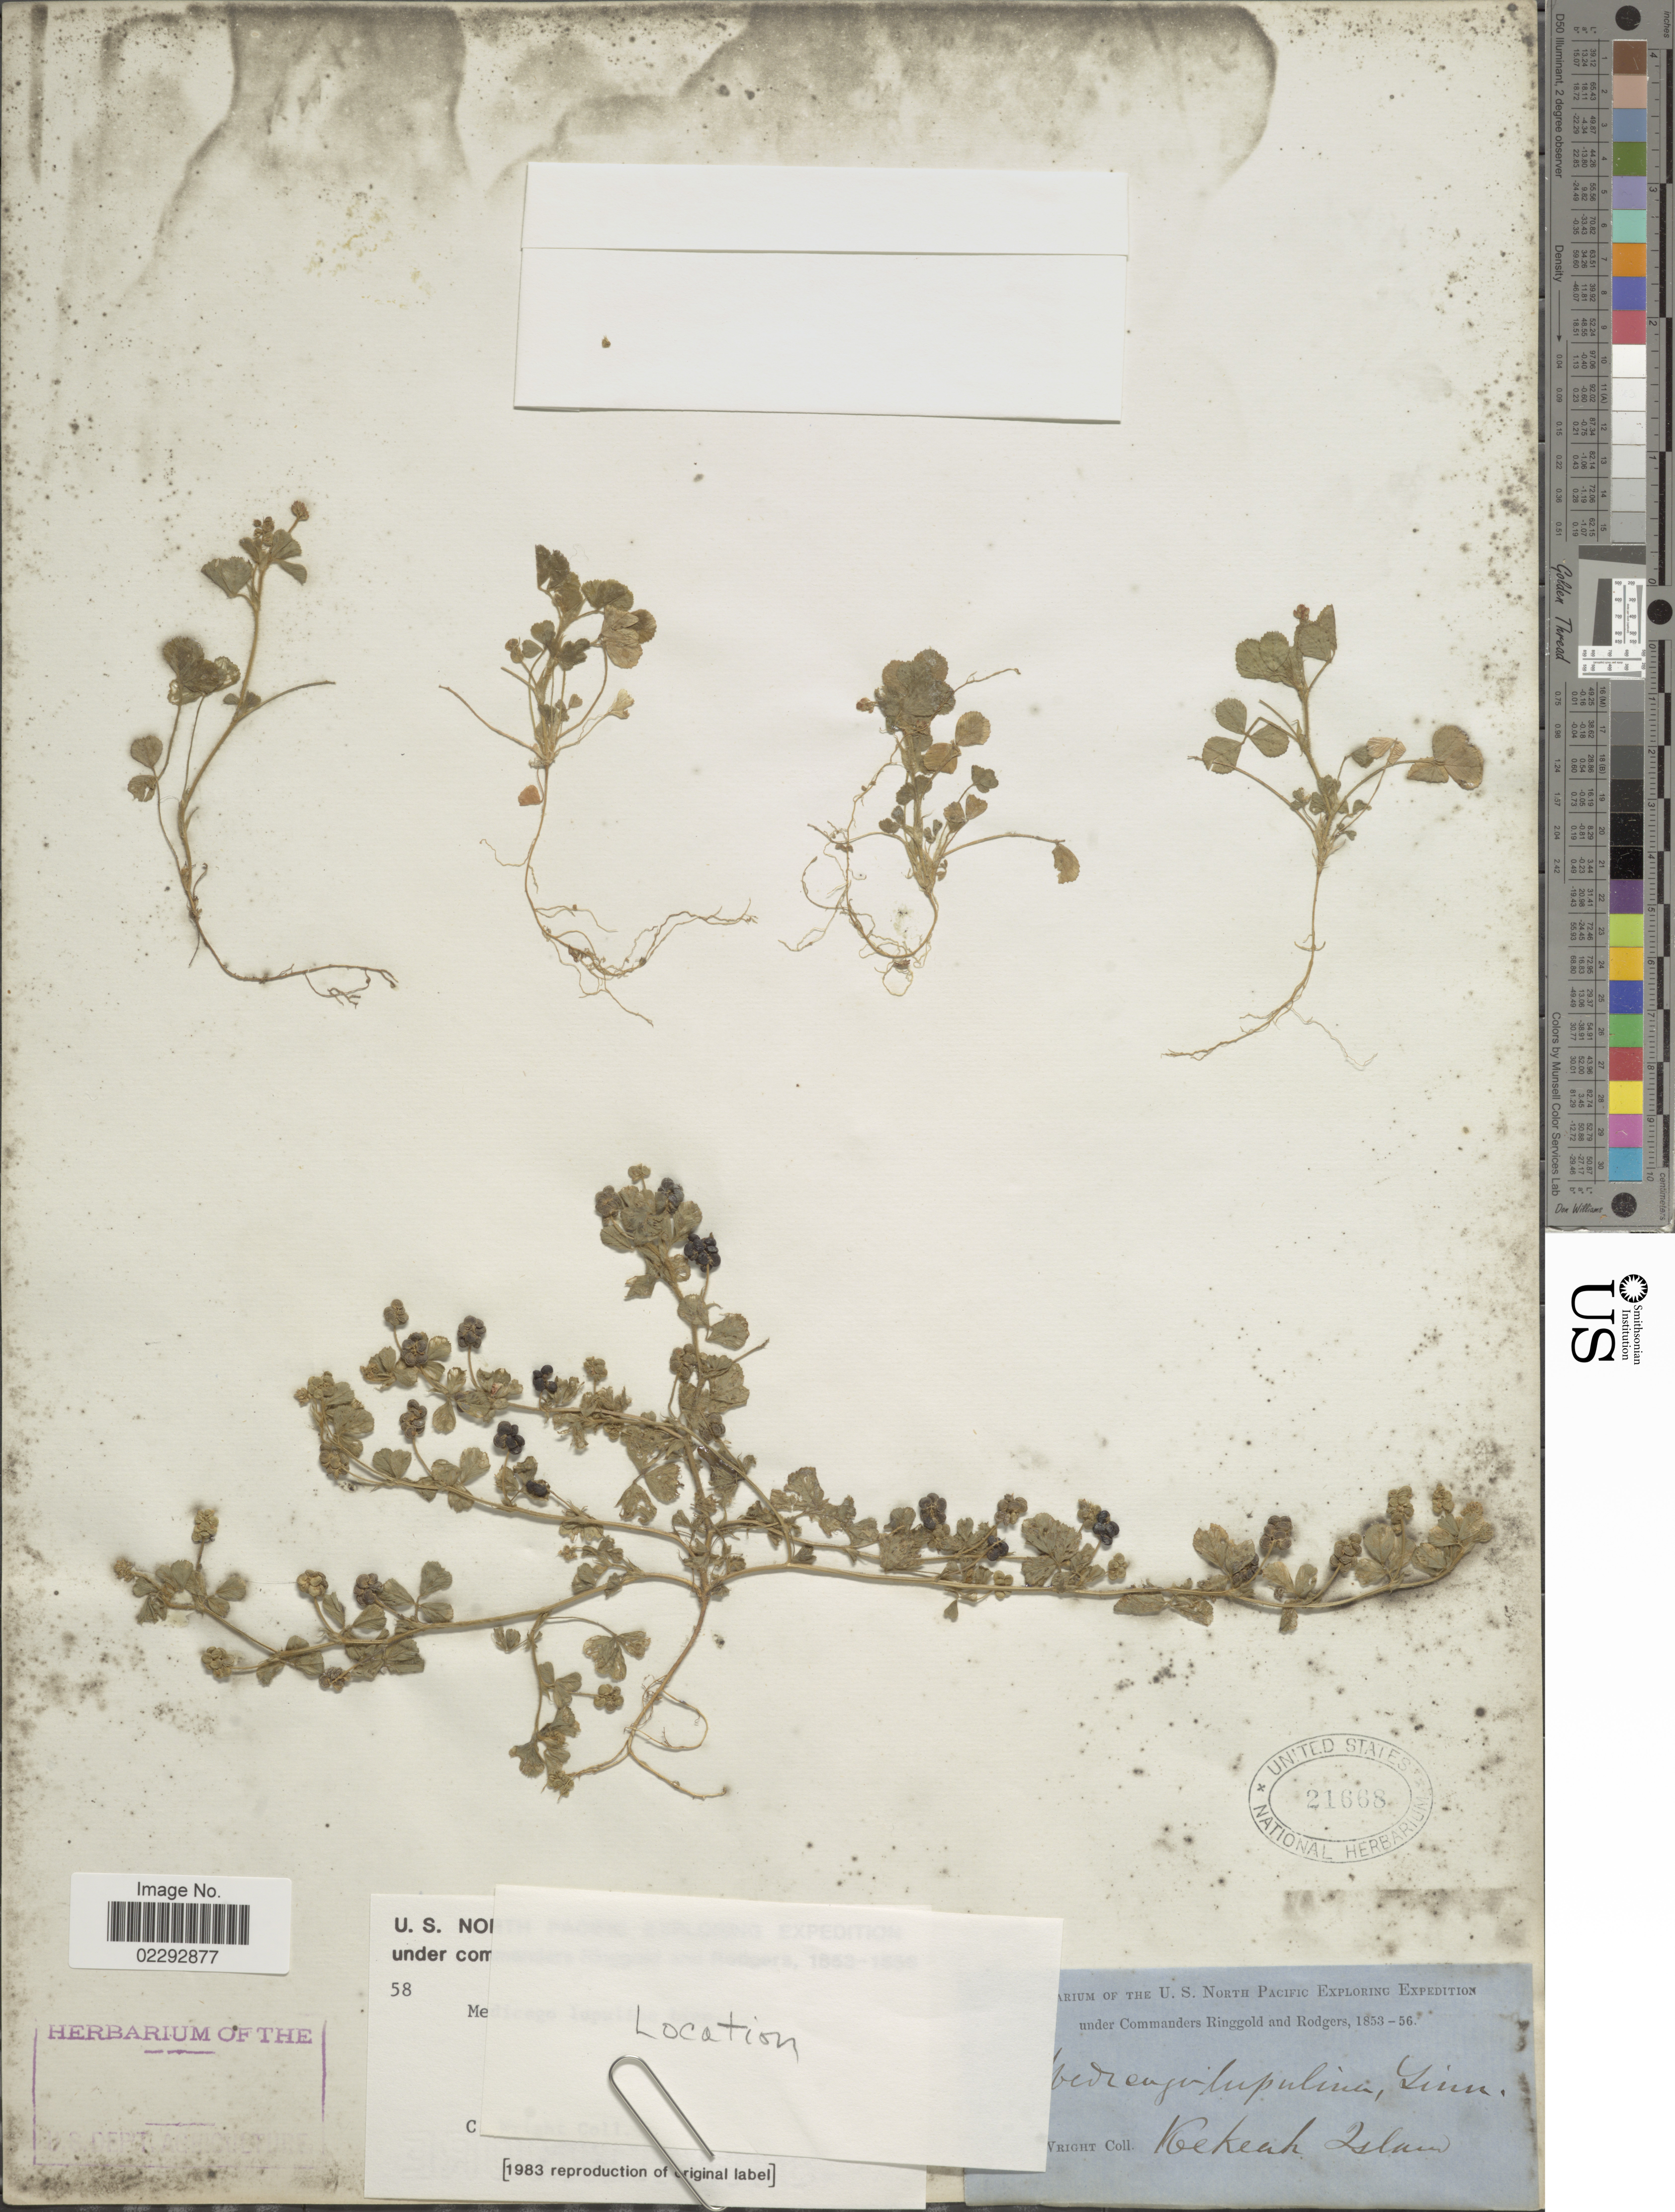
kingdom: Plantae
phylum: Tracheophyta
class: Magnoliopsida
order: Fabales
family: Fabaceae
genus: Medicago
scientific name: Medicago lupulina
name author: L.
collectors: C. Wright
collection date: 1853/1856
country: United States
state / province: Hawaii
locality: Kekeah Island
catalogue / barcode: US 21668